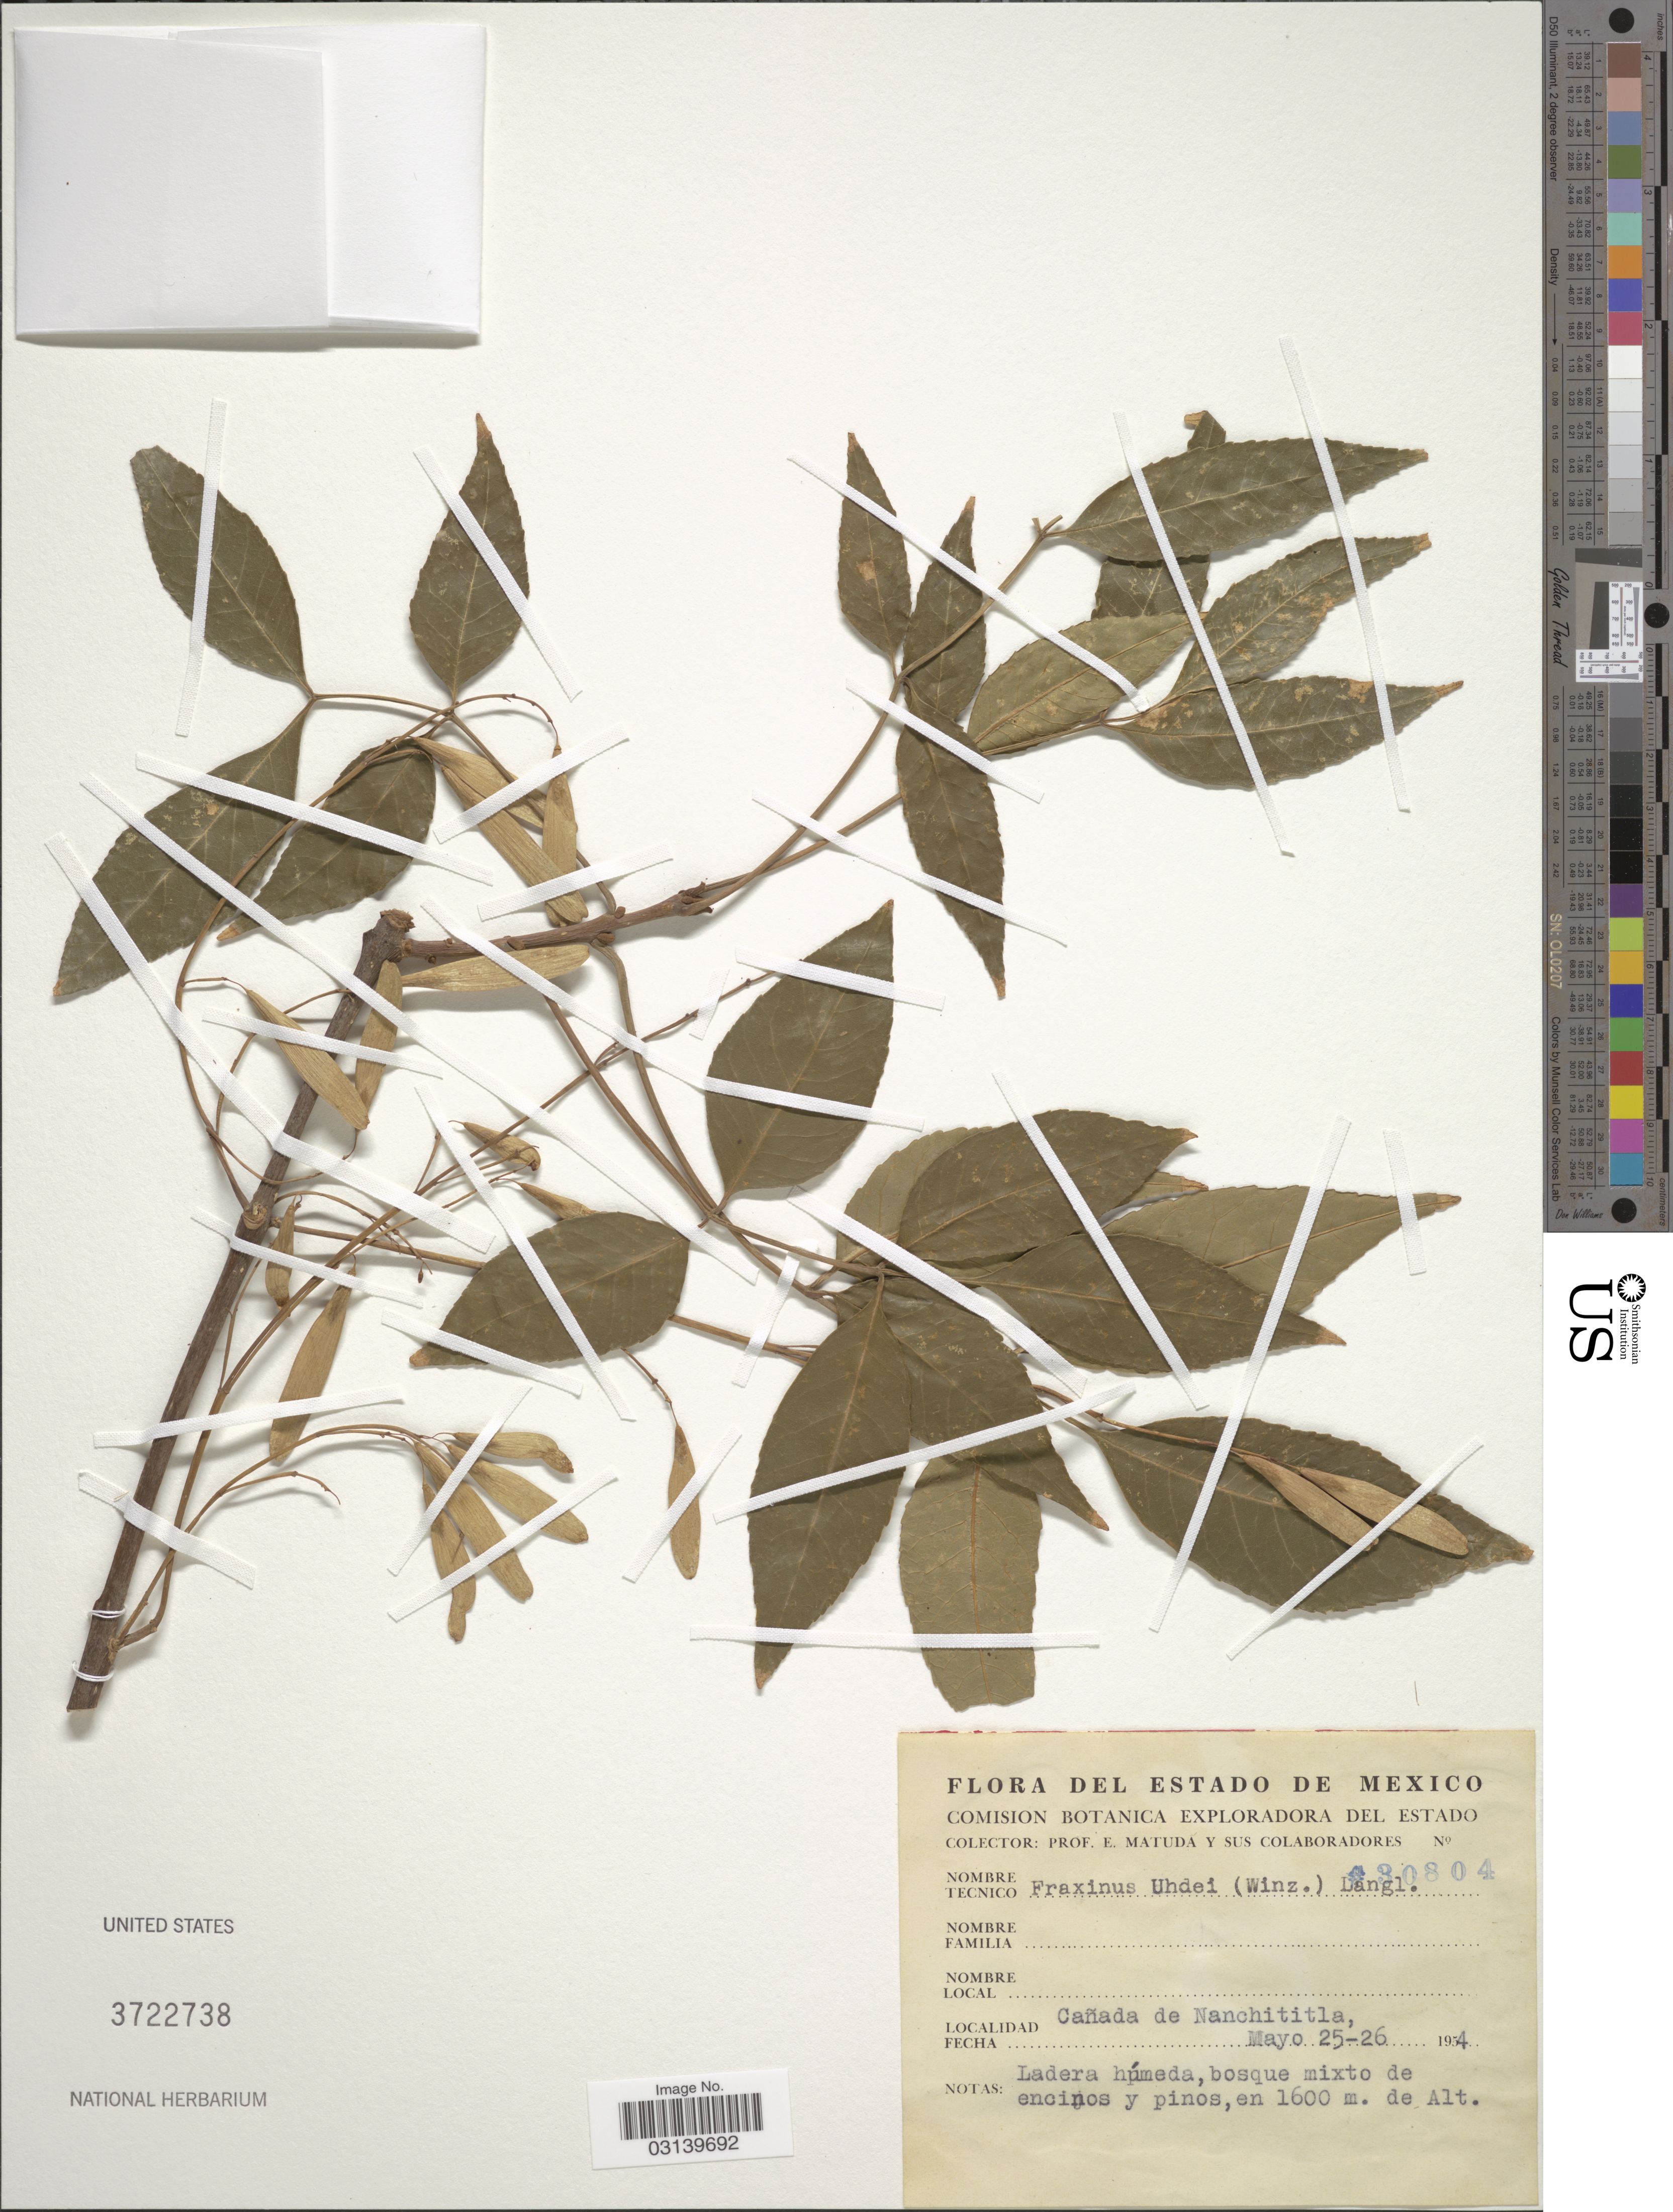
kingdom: Plantae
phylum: Tracheophyta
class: Magnoliopsida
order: Lamiales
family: Oleaceae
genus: Fraxinus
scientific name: Fraxinus uhdei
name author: (Wenz.) Lingelsh.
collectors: E. Matuda & Sus Colaboradores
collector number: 30804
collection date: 1954-05-25/1954-05-26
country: Mexico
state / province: México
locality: Cañada de Nanchititla.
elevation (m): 1600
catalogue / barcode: US 3722738